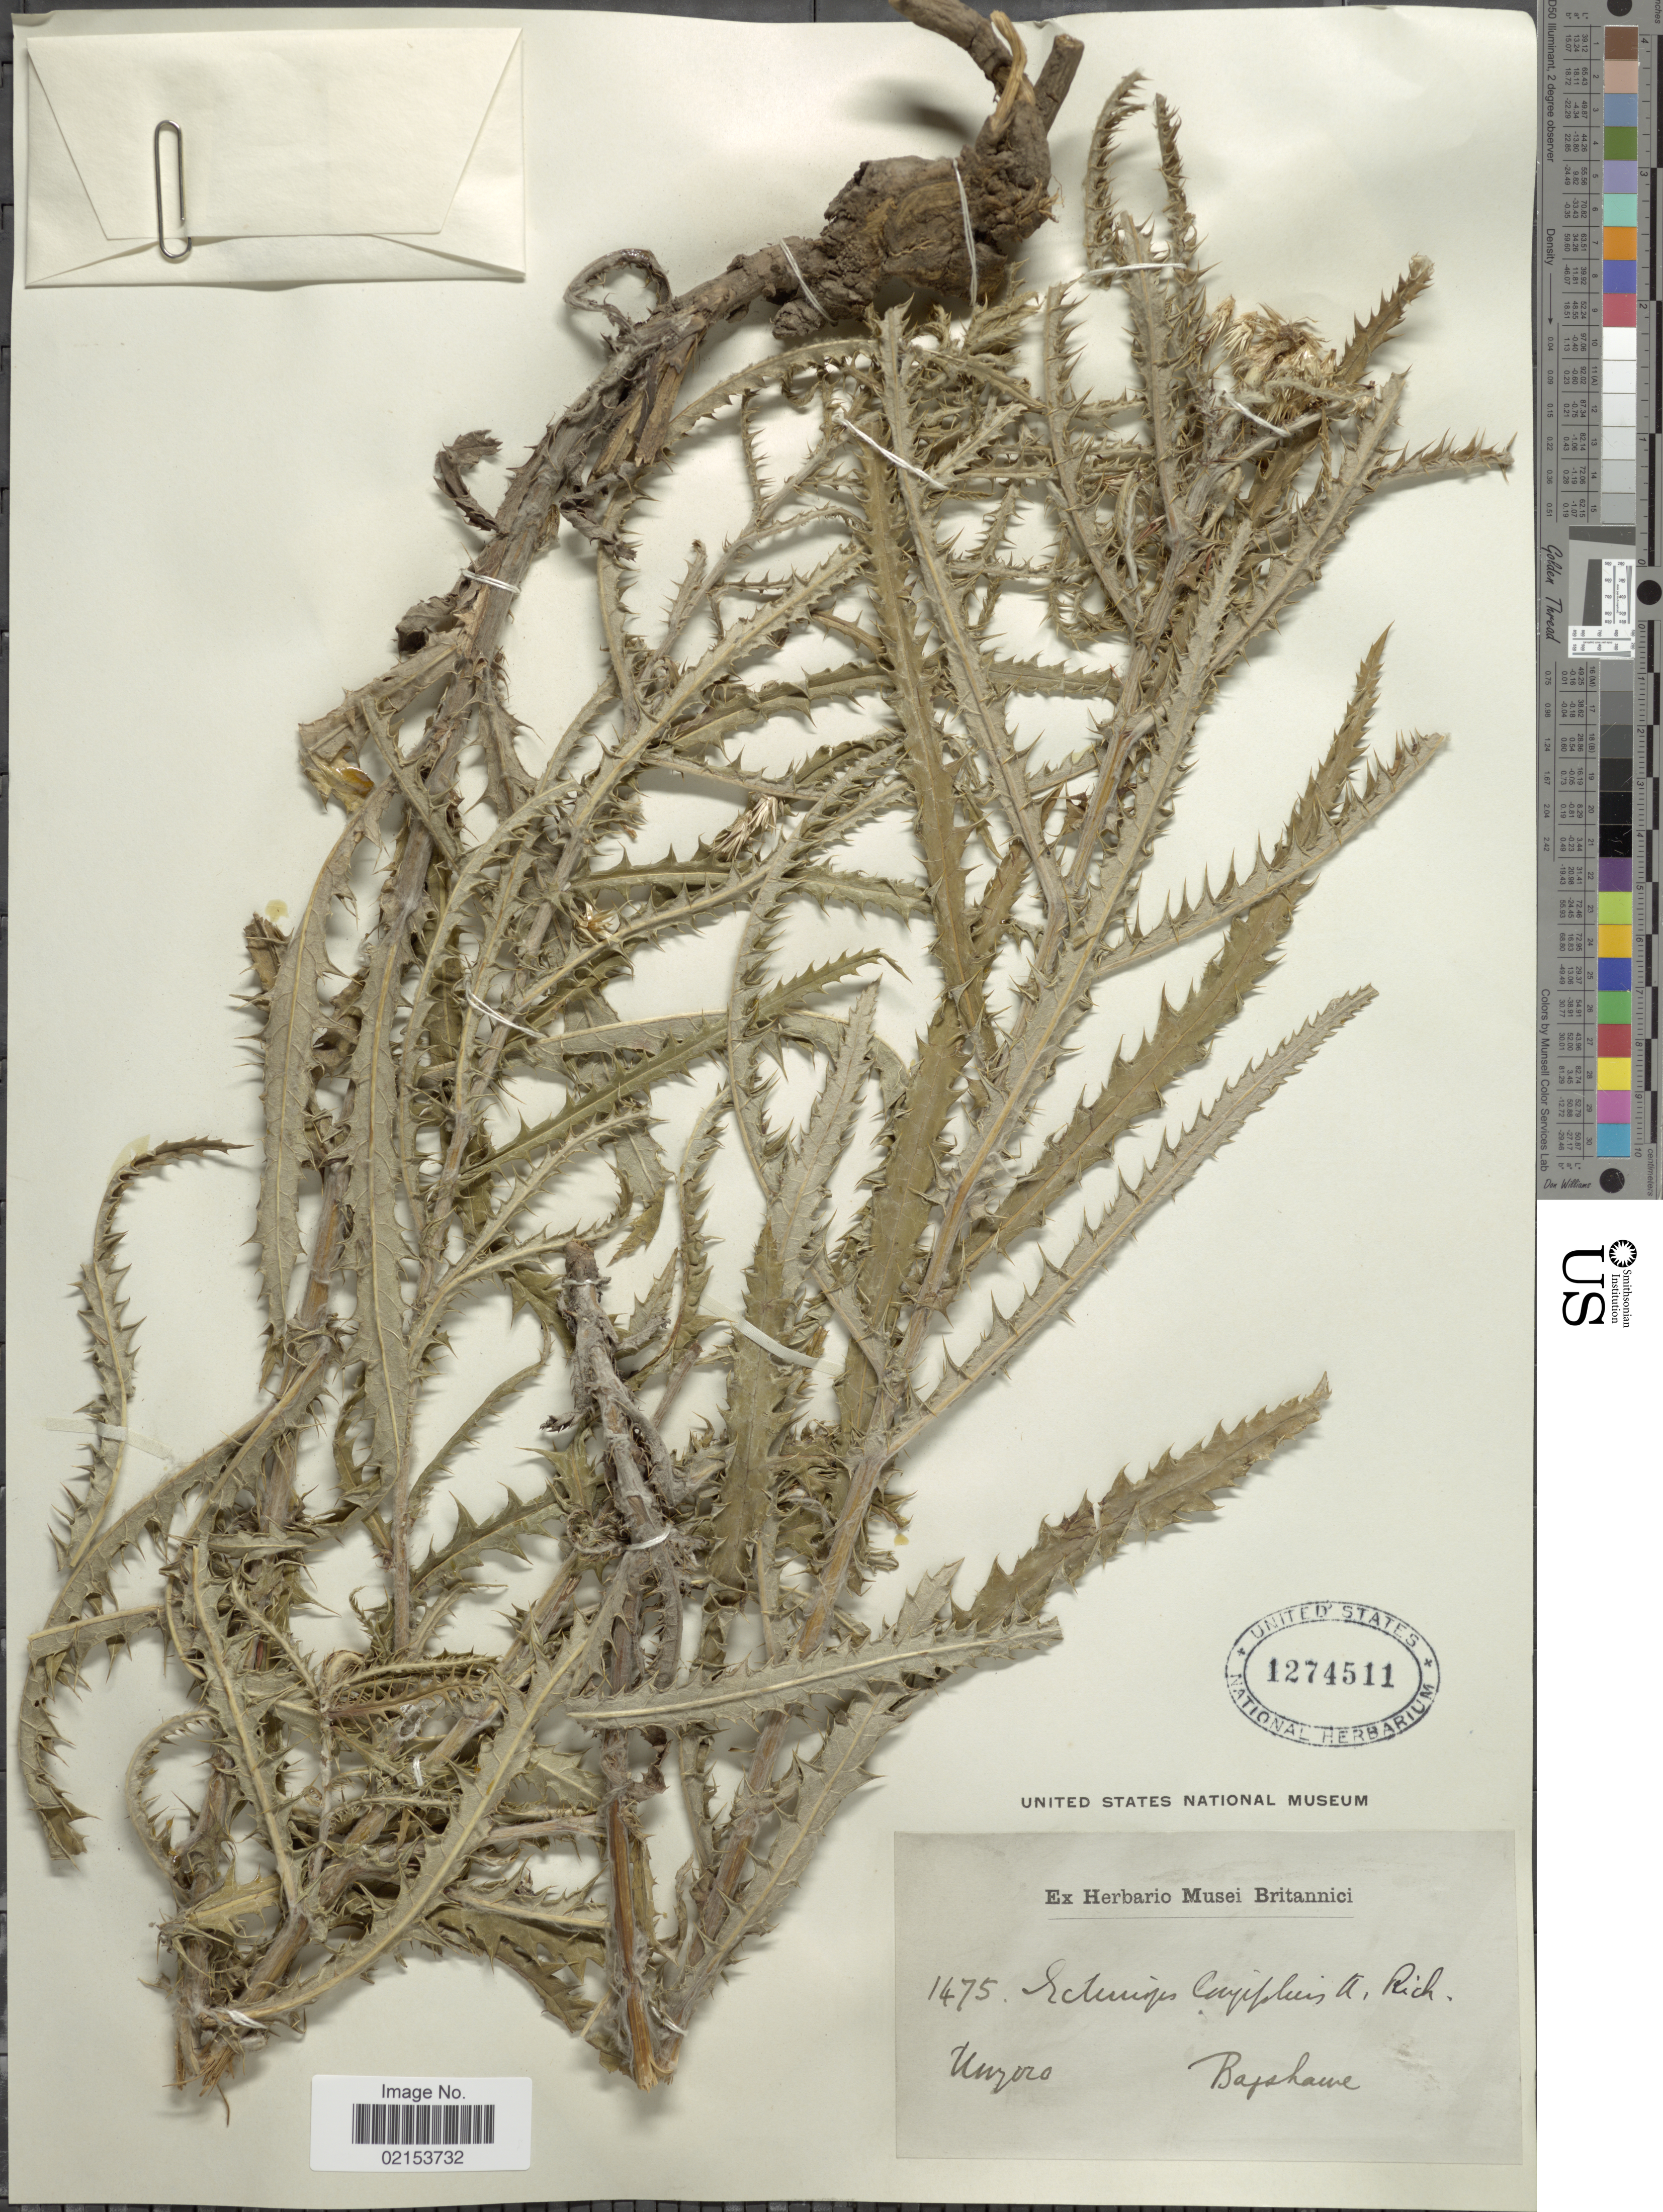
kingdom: Plantae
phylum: Tracheophyta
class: Magnoliopsida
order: Asterales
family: Asteraceae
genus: Echinops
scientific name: Echinops longifolius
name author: A. Rich.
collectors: A. Bagshawe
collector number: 1475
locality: Ungers [interpreted]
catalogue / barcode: US 1274511